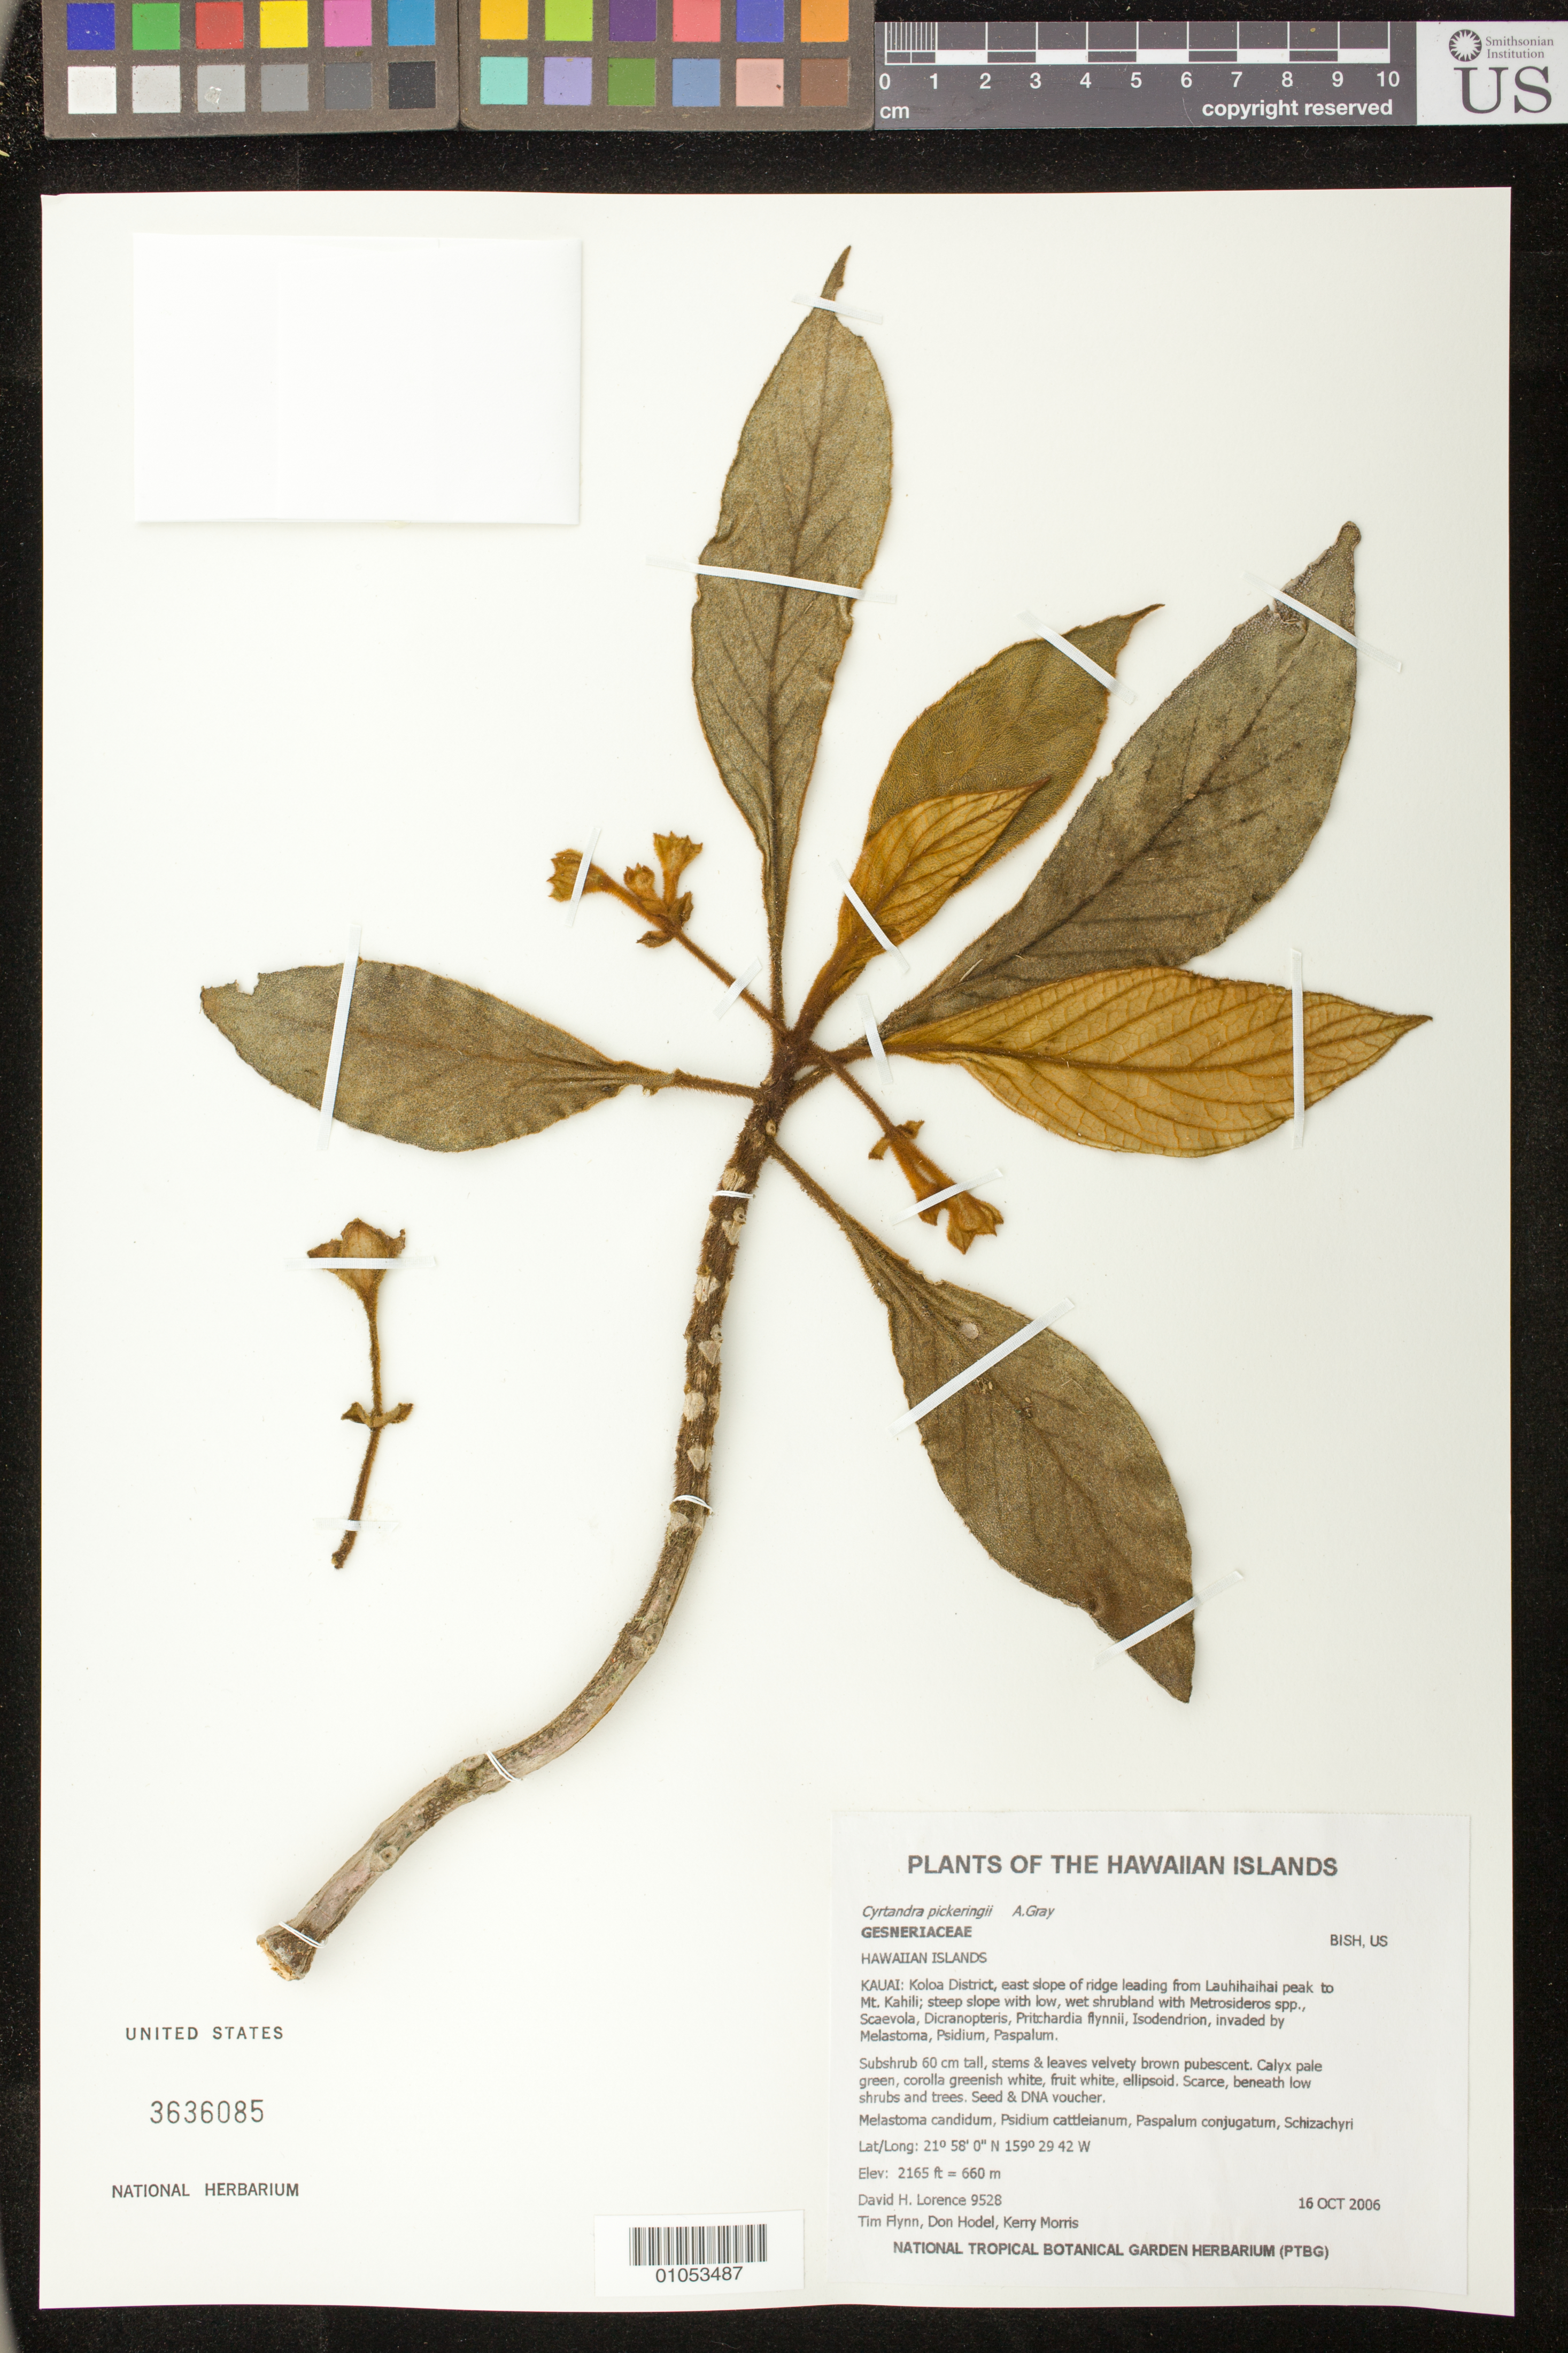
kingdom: Plantae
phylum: Tracheophyta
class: Magnoliopsida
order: Lamiales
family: Gesneriaceae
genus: Cyrtandra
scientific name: Cyrtandra pickeringii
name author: A. Gray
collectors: D. Lorence, T. W. Flynn, D. R. Hodel & K. Morris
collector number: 9528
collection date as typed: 16 Oct 2006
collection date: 2006-10-16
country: United States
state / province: Hawaii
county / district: Kauai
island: Kaua'i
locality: East slope of ridge leading from Lauhihaihai peak to Mt. Kahili.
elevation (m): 660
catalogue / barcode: US 3636085